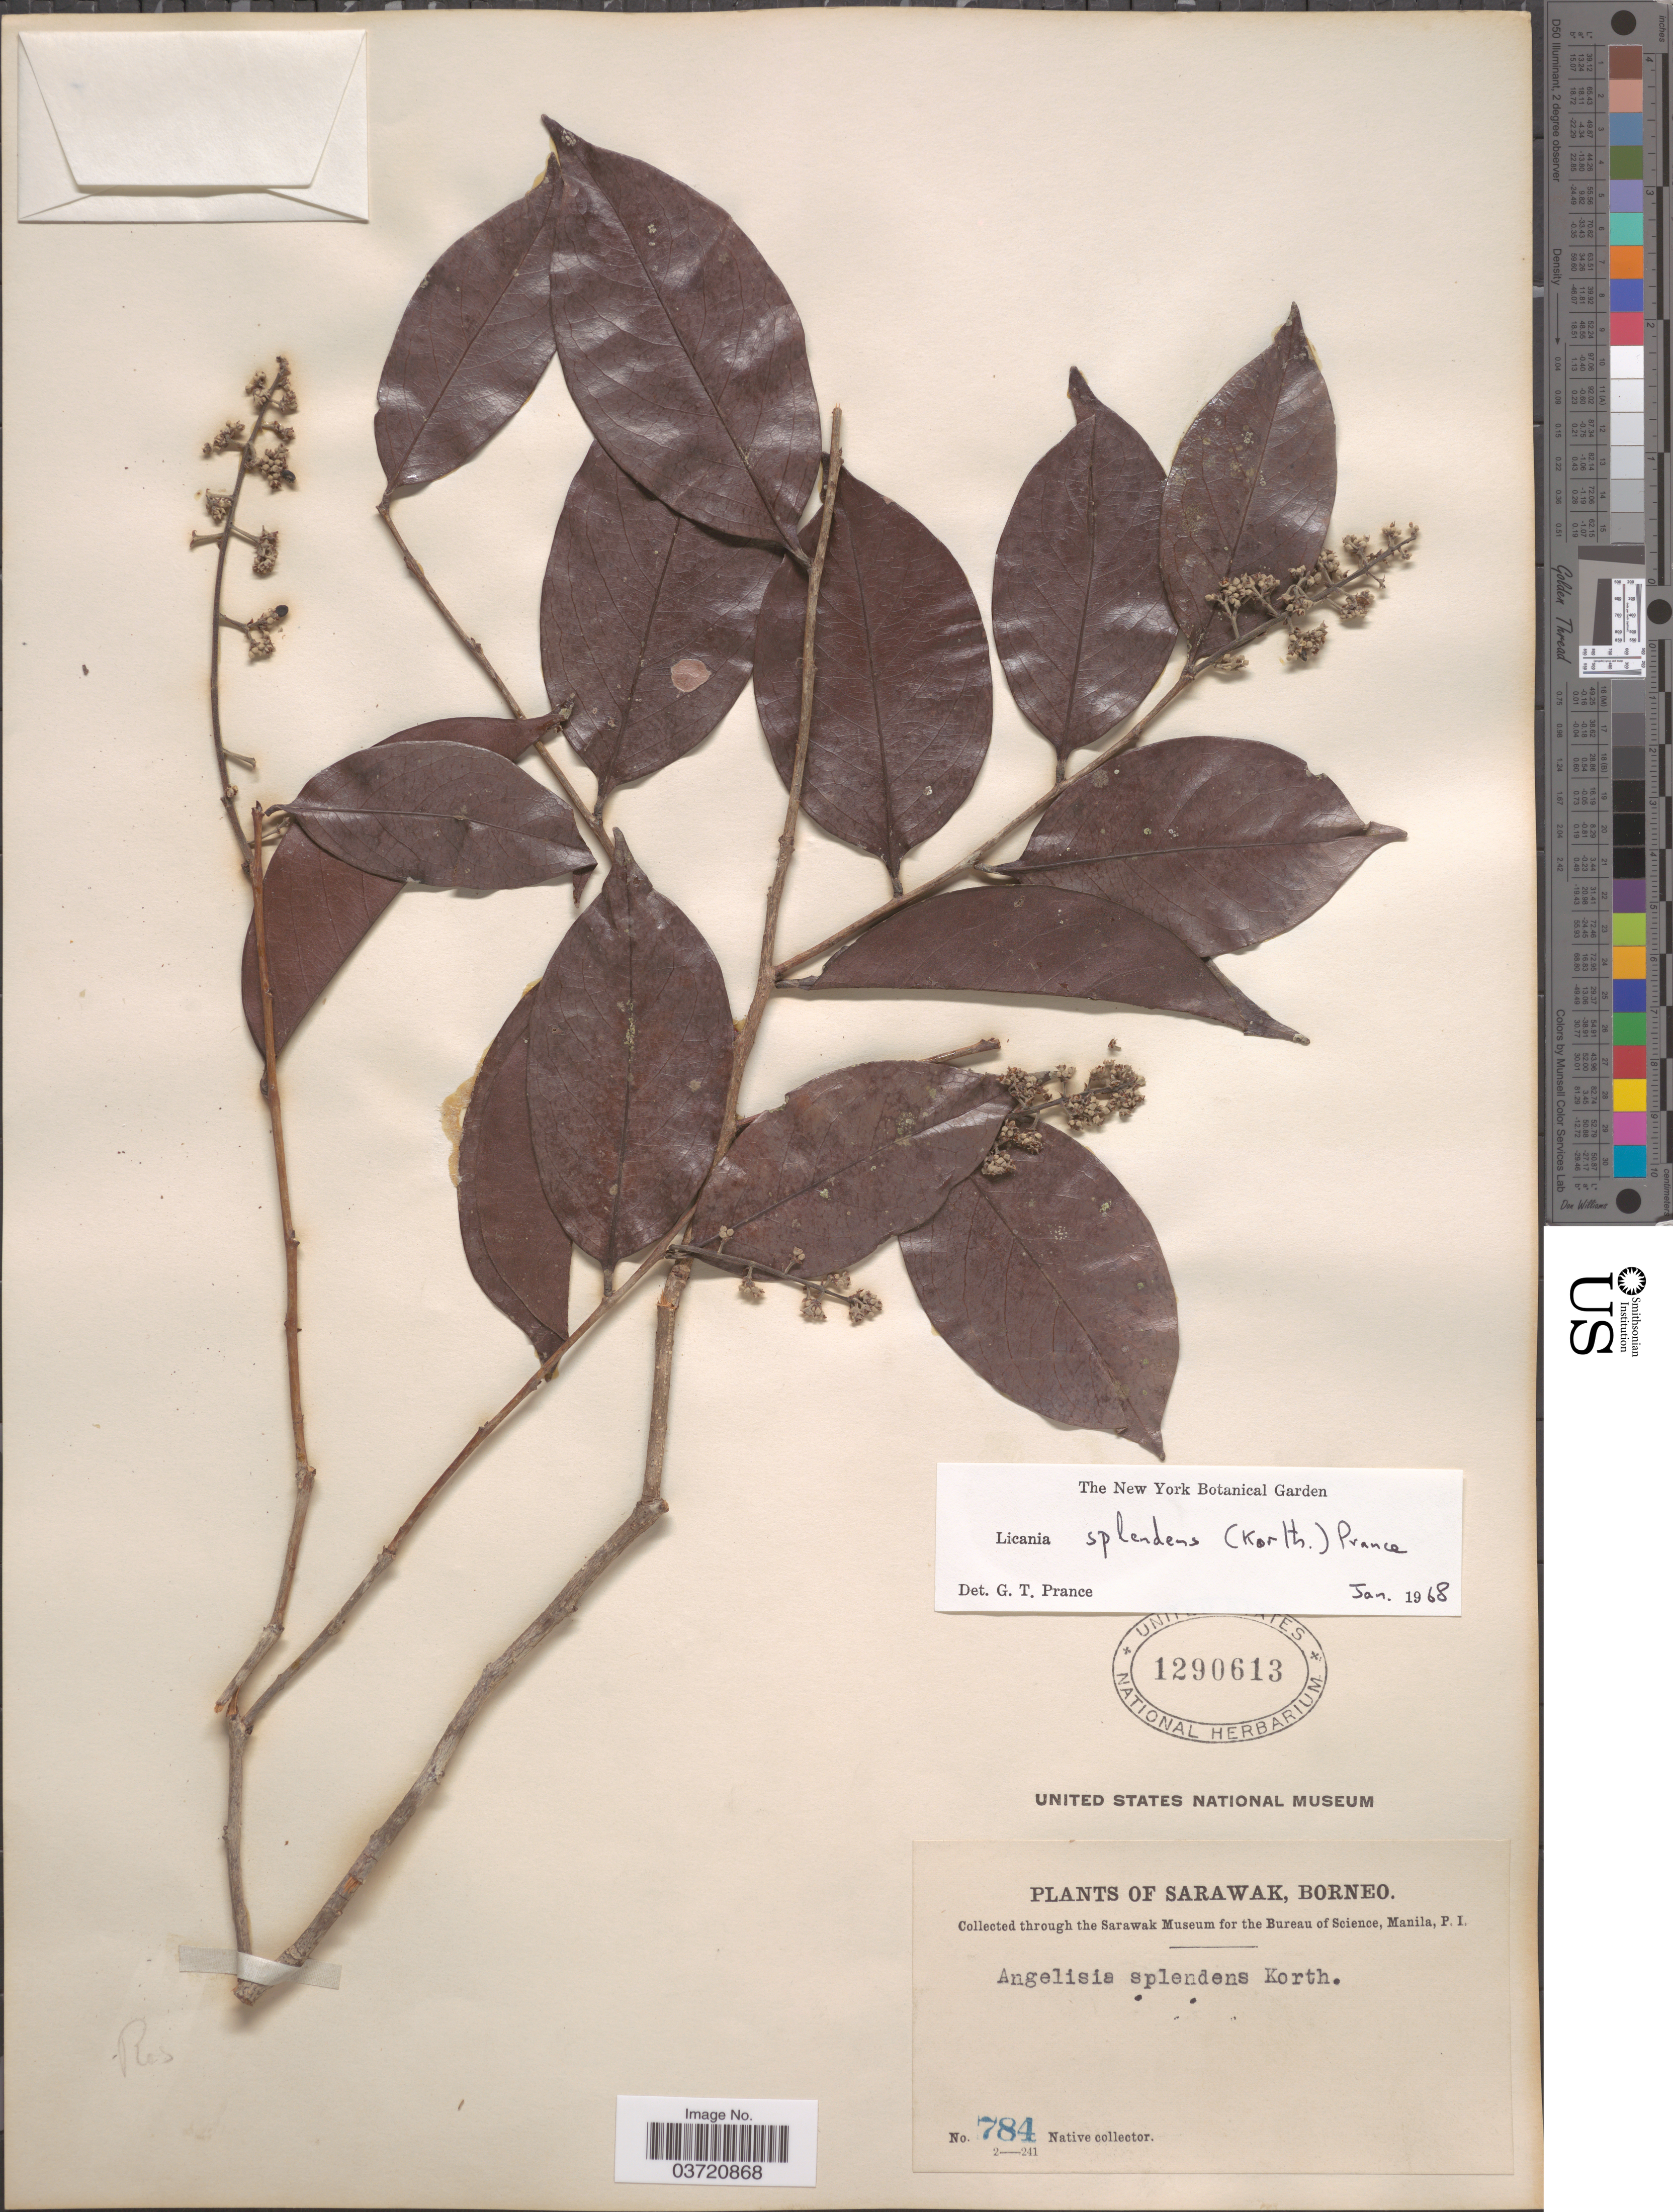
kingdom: Plantae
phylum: Tracheophyta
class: Magnoliopsida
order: Malpighiales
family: Chrysobalanaceae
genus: Licania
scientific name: Licania splendens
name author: (Korth.) Prance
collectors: Native collector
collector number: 784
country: Malaysia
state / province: Sarawak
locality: Borneo.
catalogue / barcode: US 1290613